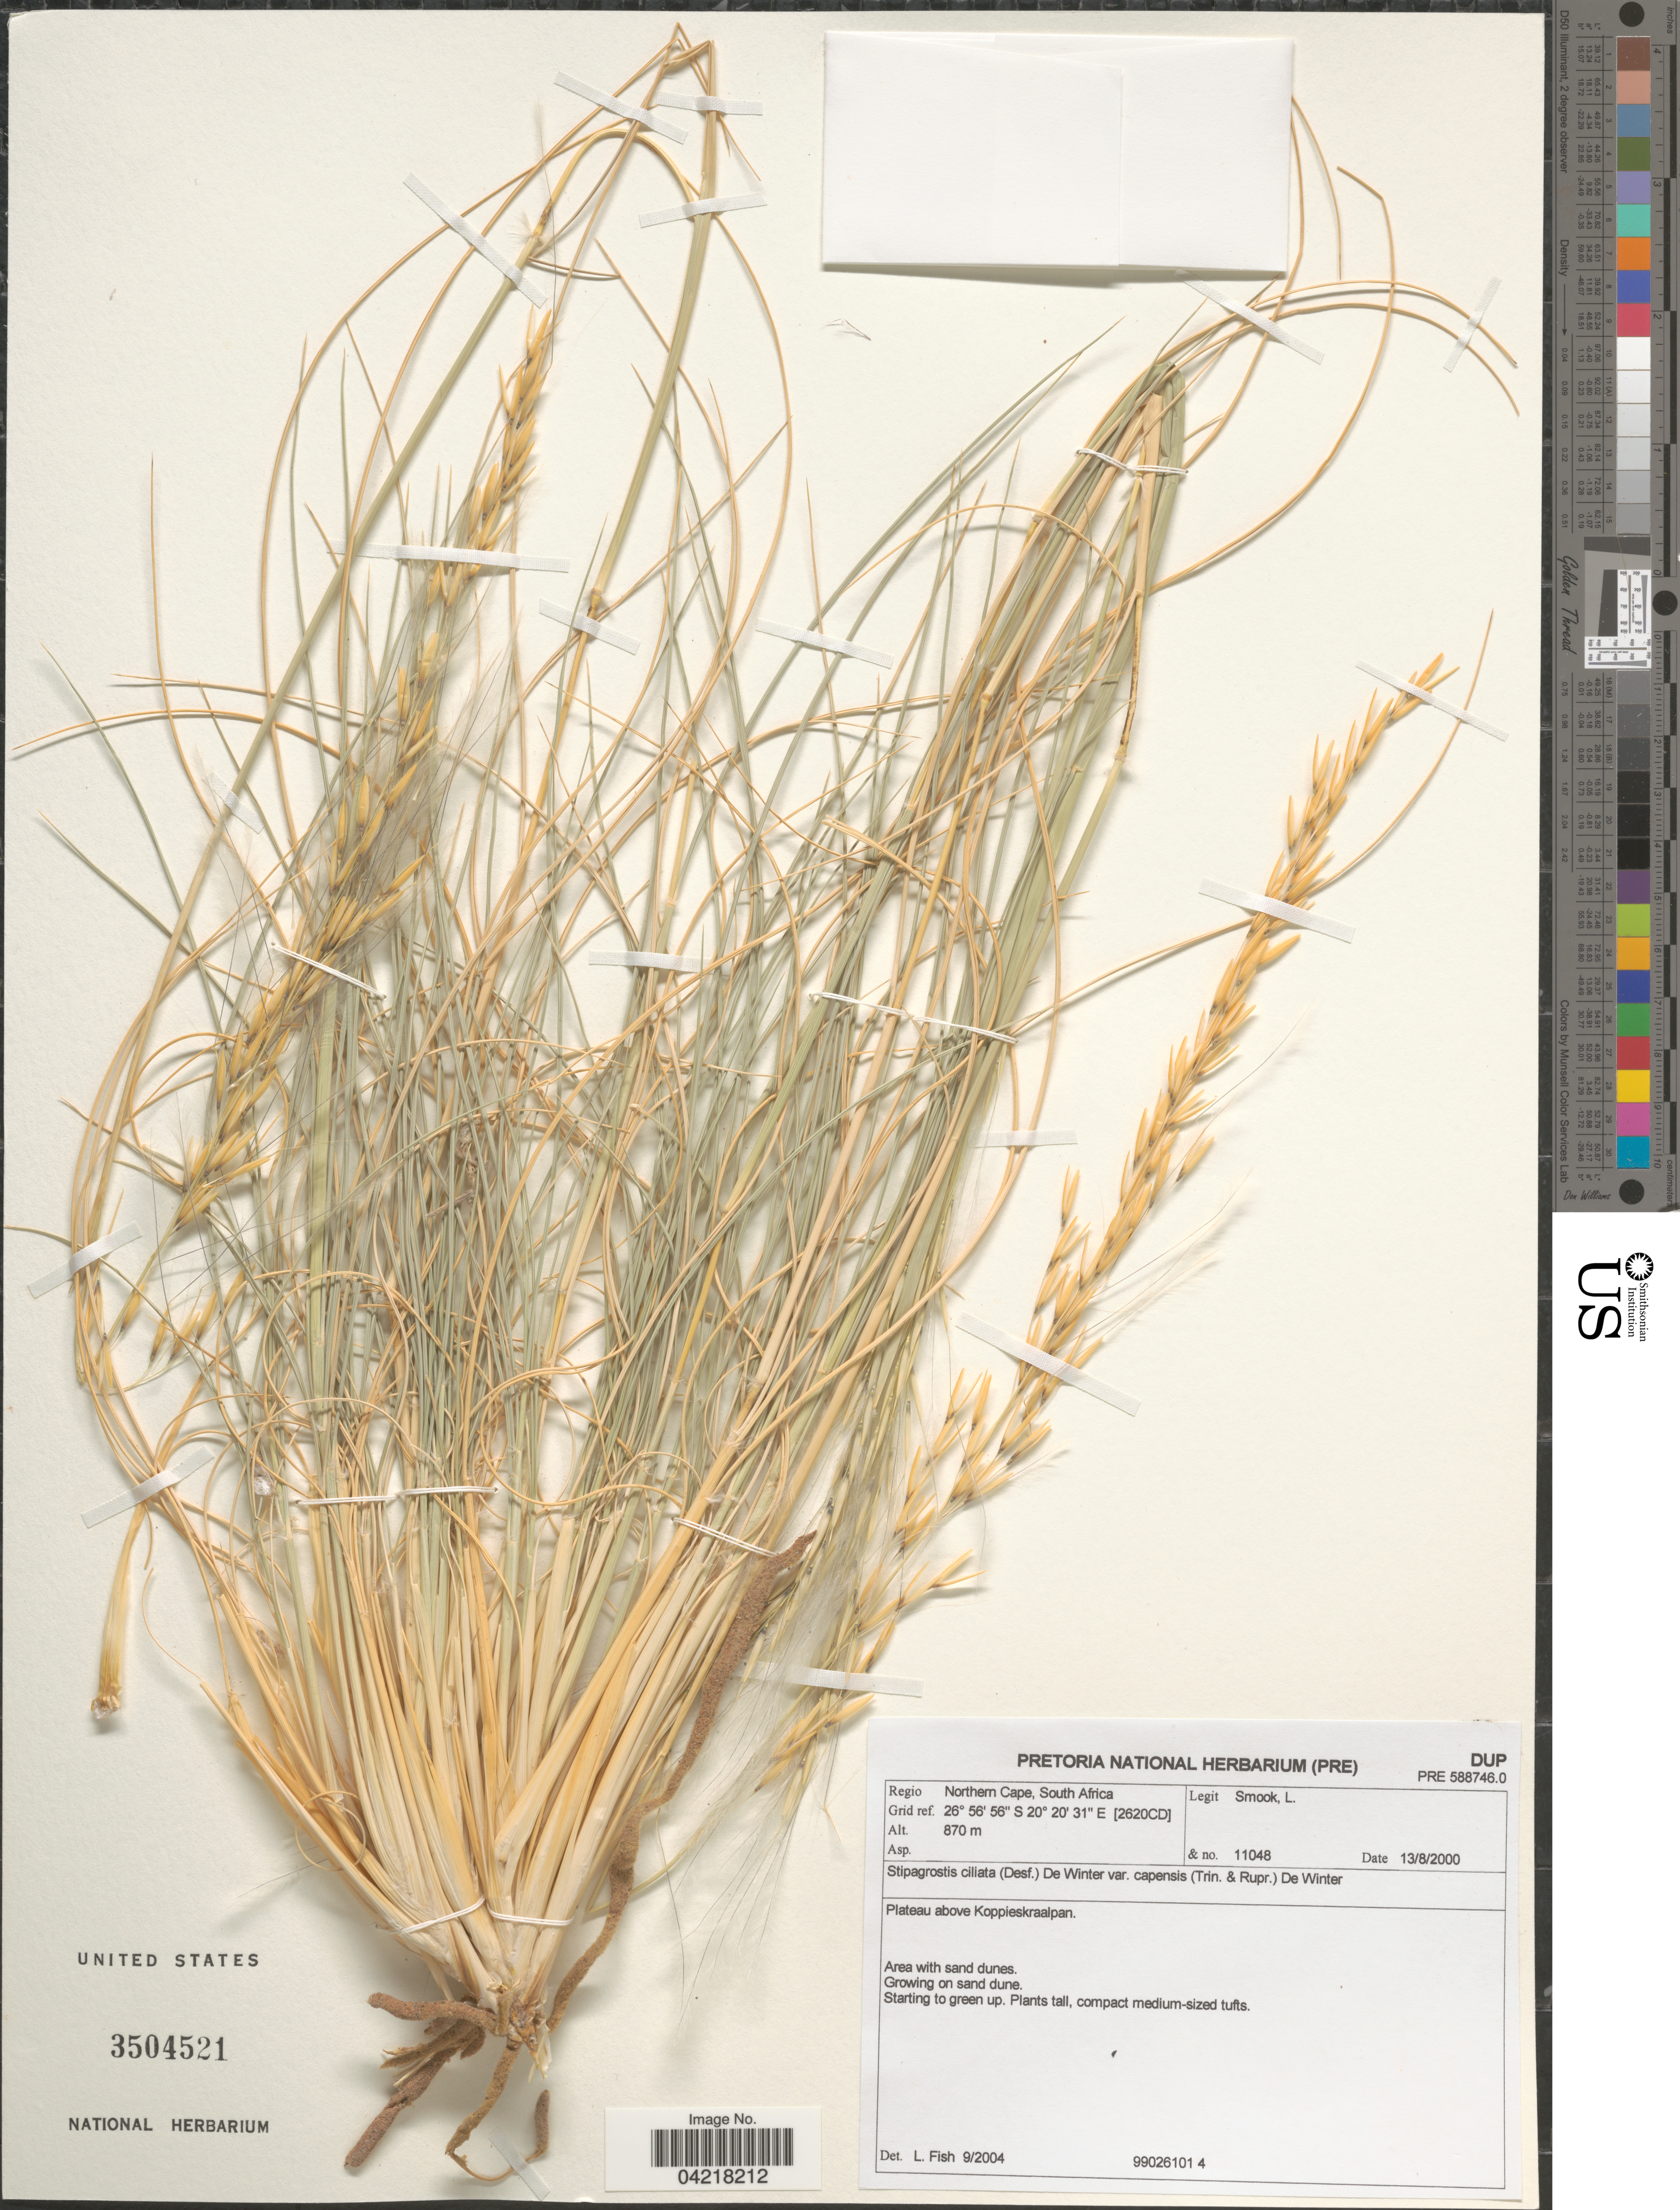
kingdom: Plantae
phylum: Tracheophyta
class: Liliopsida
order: Poales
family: Poaceae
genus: Stipagrostis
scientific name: Stipagrostis ciliata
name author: (Desf.) De Winter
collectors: L. Smook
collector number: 11048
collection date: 2000-08-13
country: South Africa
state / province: Northern Cape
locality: Plateau above Koppieskraalpan. Area with sand dunes. Growing on sand dune. Grid ref. [2620CD]. Regio Northern Cape, South Africa.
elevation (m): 870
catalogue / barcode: US 3504521